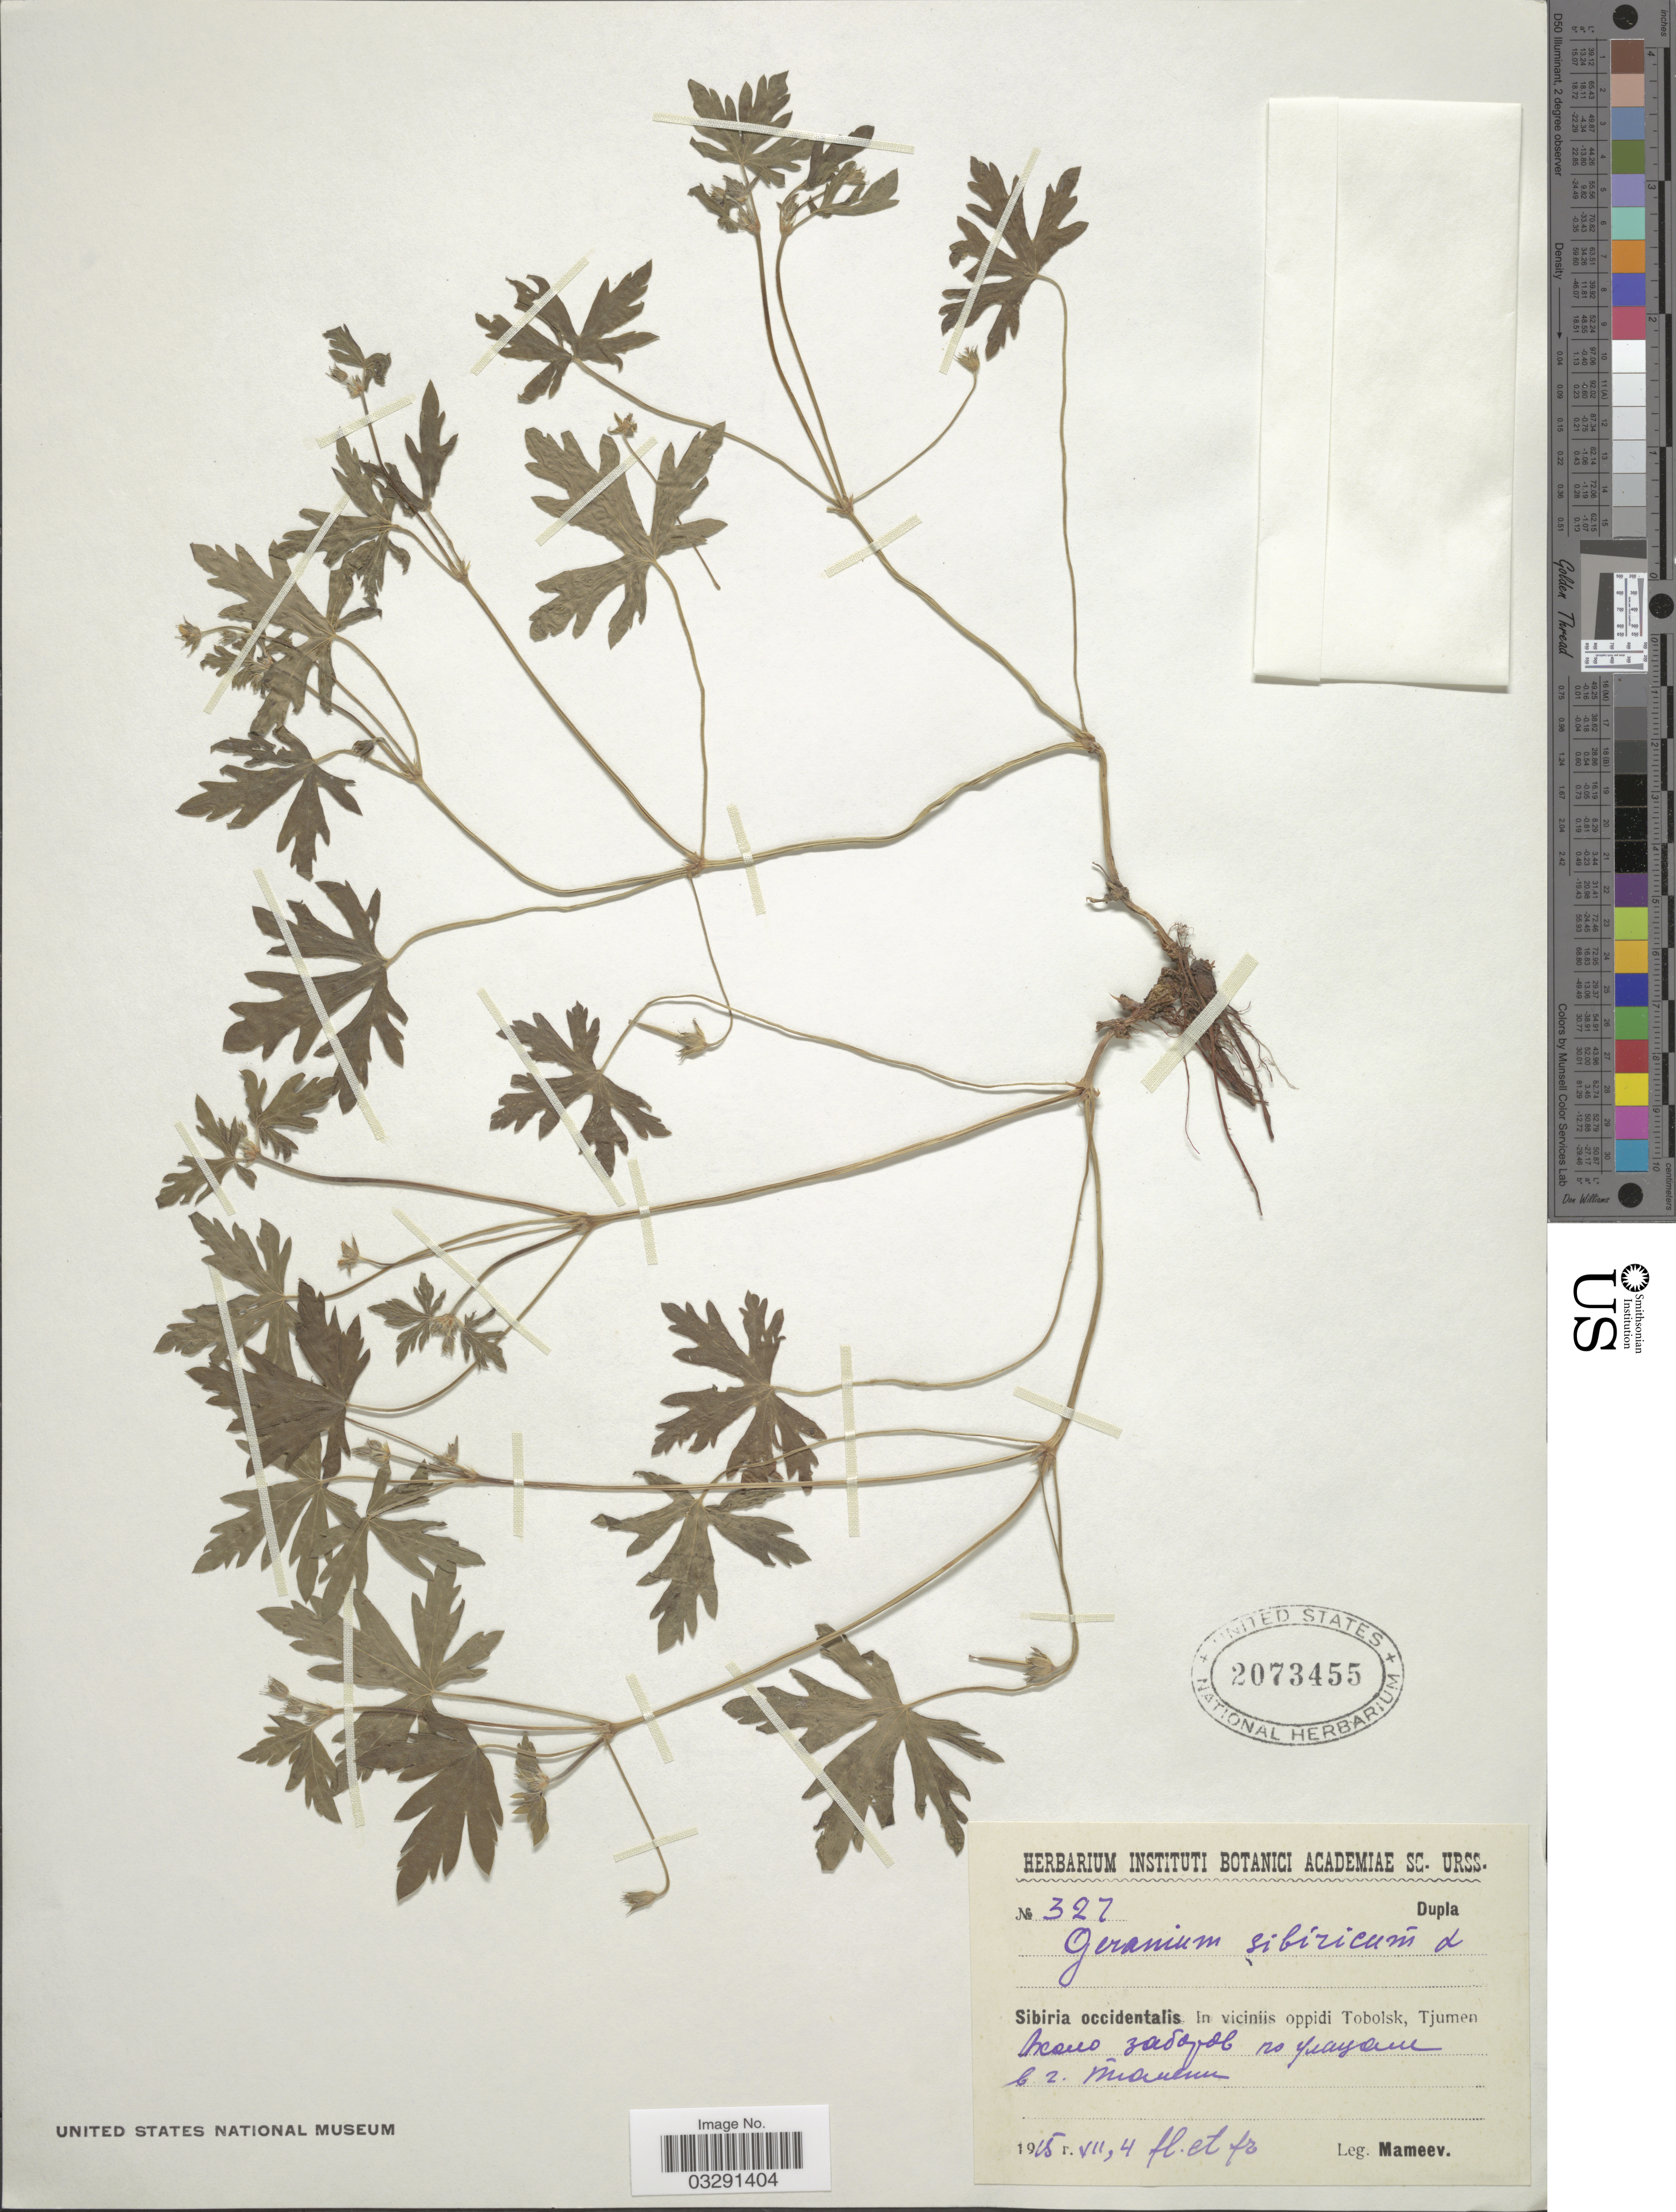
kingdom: Plantae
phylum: Tracheophyta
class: Magnoliopsida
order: Geraniales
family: Geraniaceae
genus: Geranium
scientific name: Geranium sibiricum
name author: L.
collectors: Mameev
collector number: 327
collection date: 1925-07-04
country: Russian Federation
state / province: Tyumen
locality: On streets of Tyumen.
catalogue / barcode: US 2073455